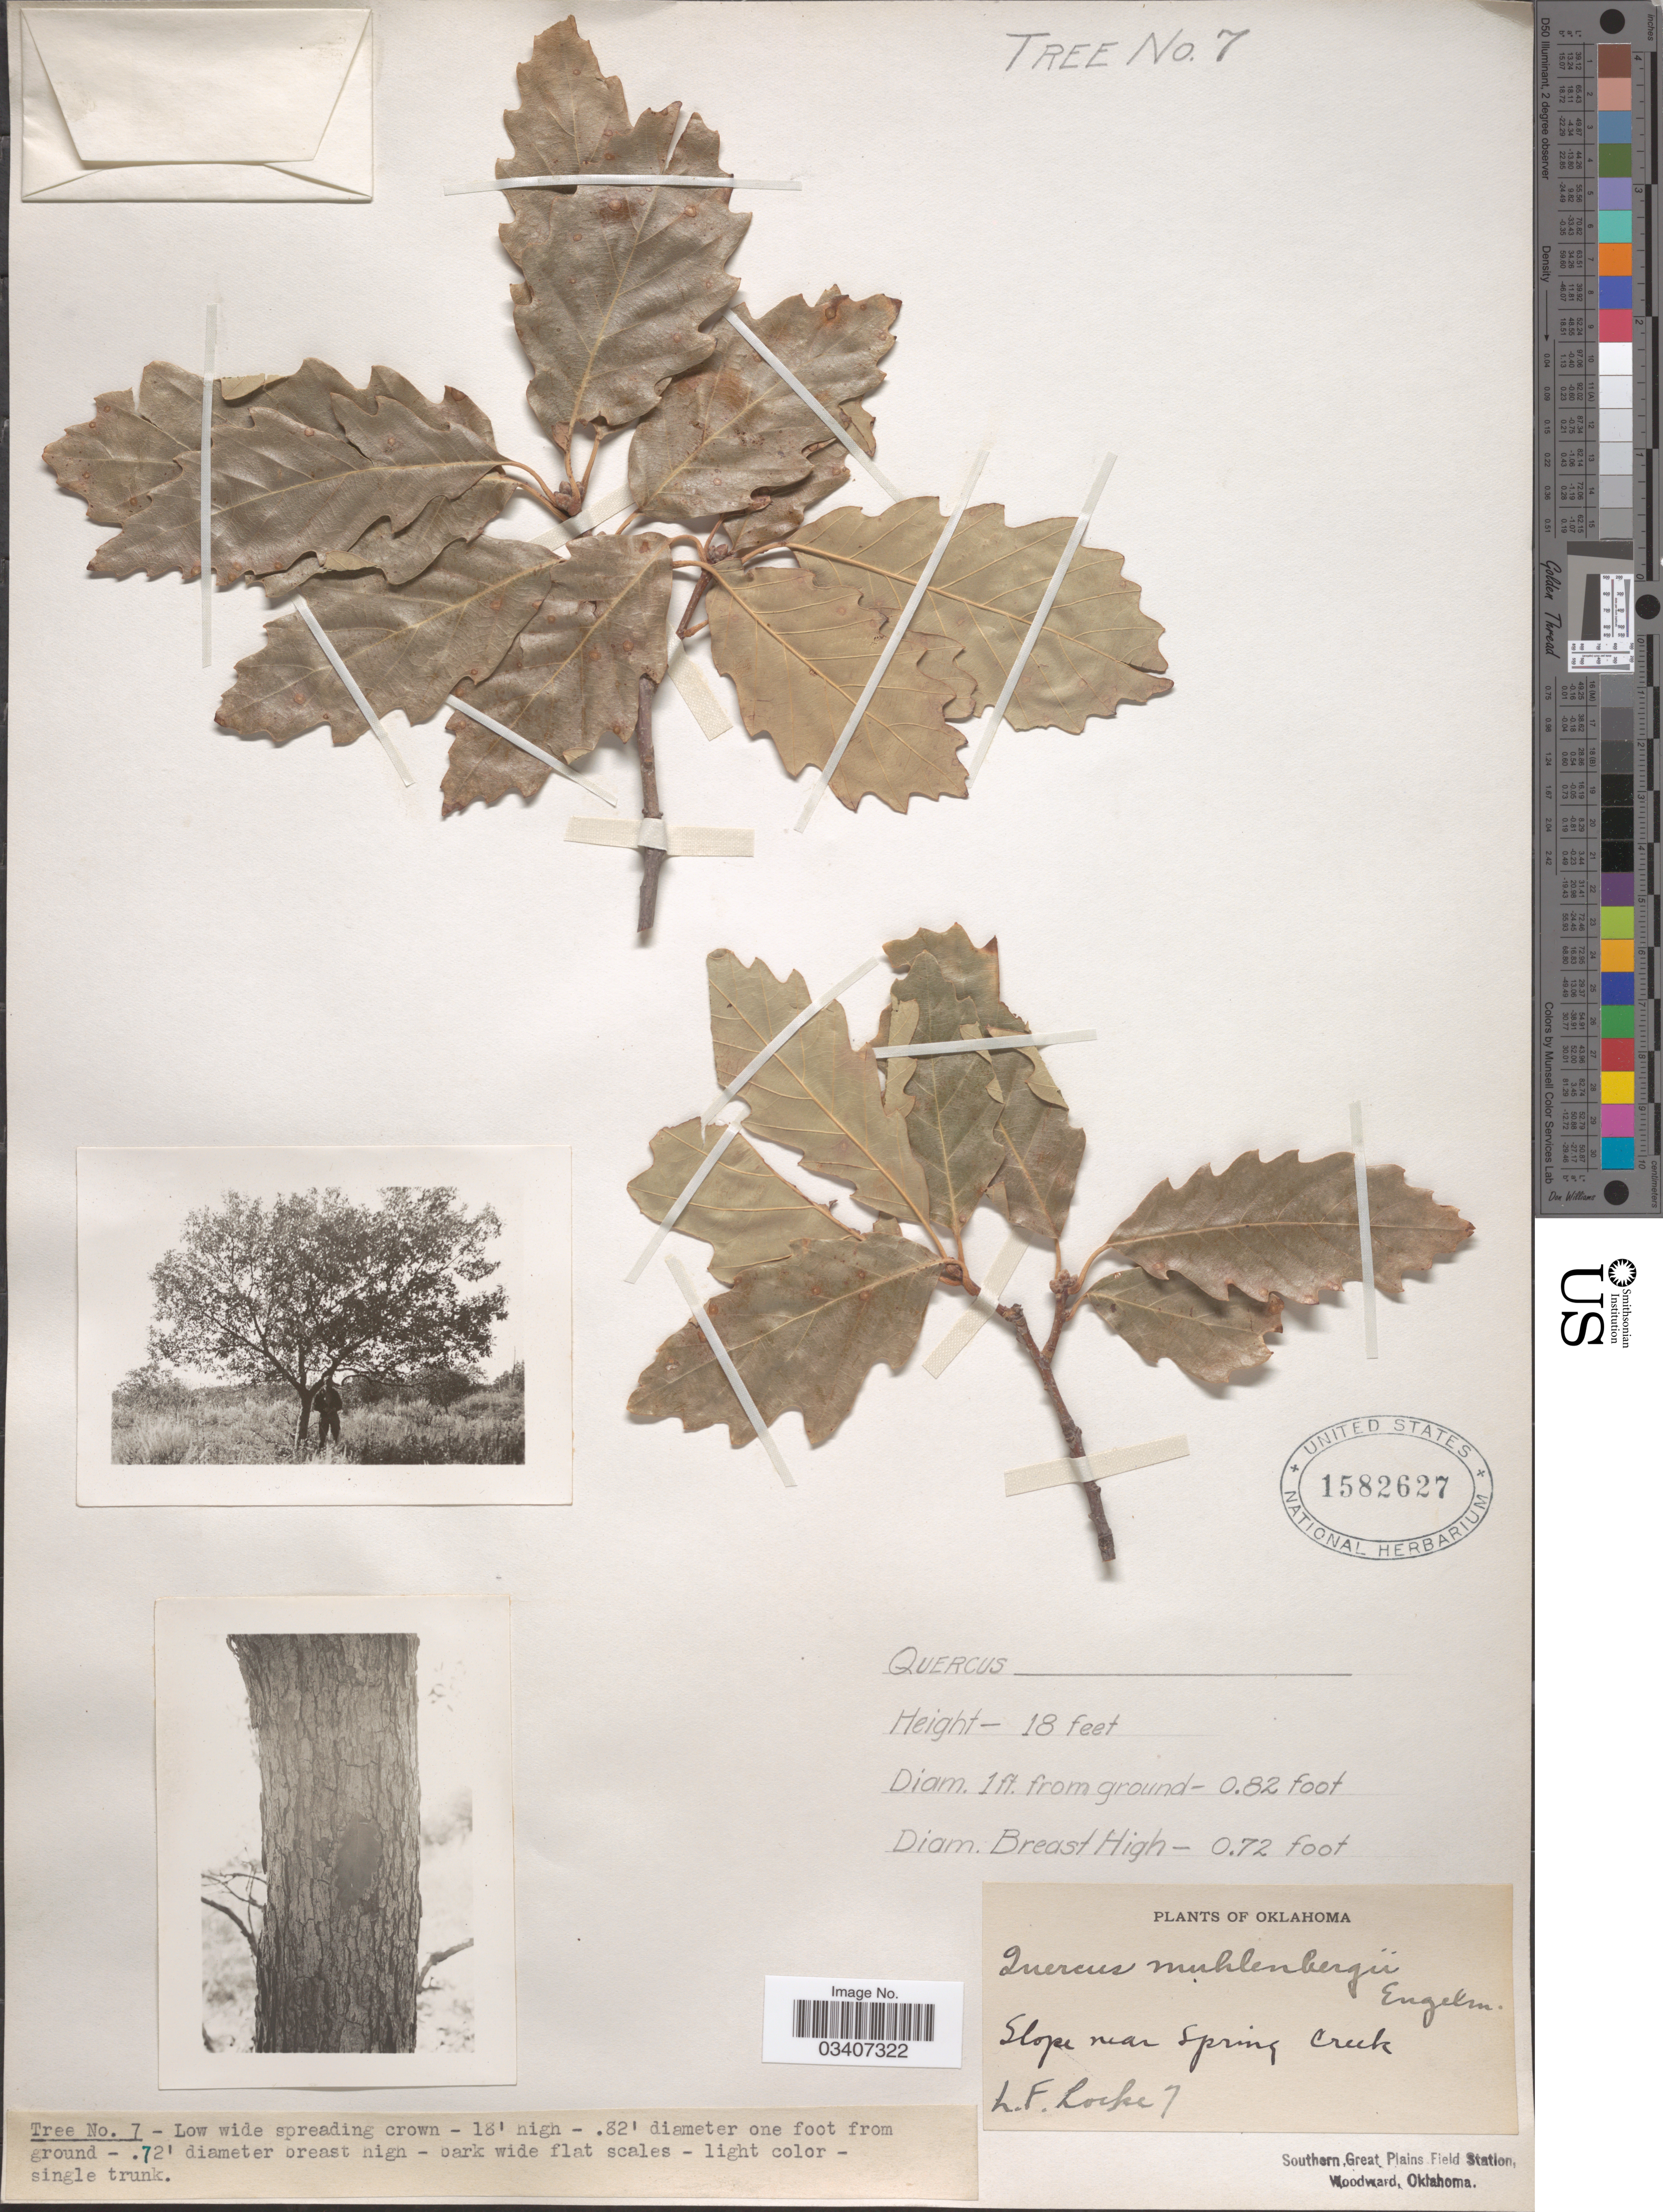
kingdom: Plantae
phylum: Tracheophyta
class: Magnoliopsida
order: Fagales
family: Fagaceae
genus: Quercus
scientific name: Quercus muehlenbergii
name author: Engelm.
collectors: L. Locke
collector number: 7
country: United States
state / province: Oklahoma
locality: Slope near Spring Creek.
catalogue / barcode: US 1582627